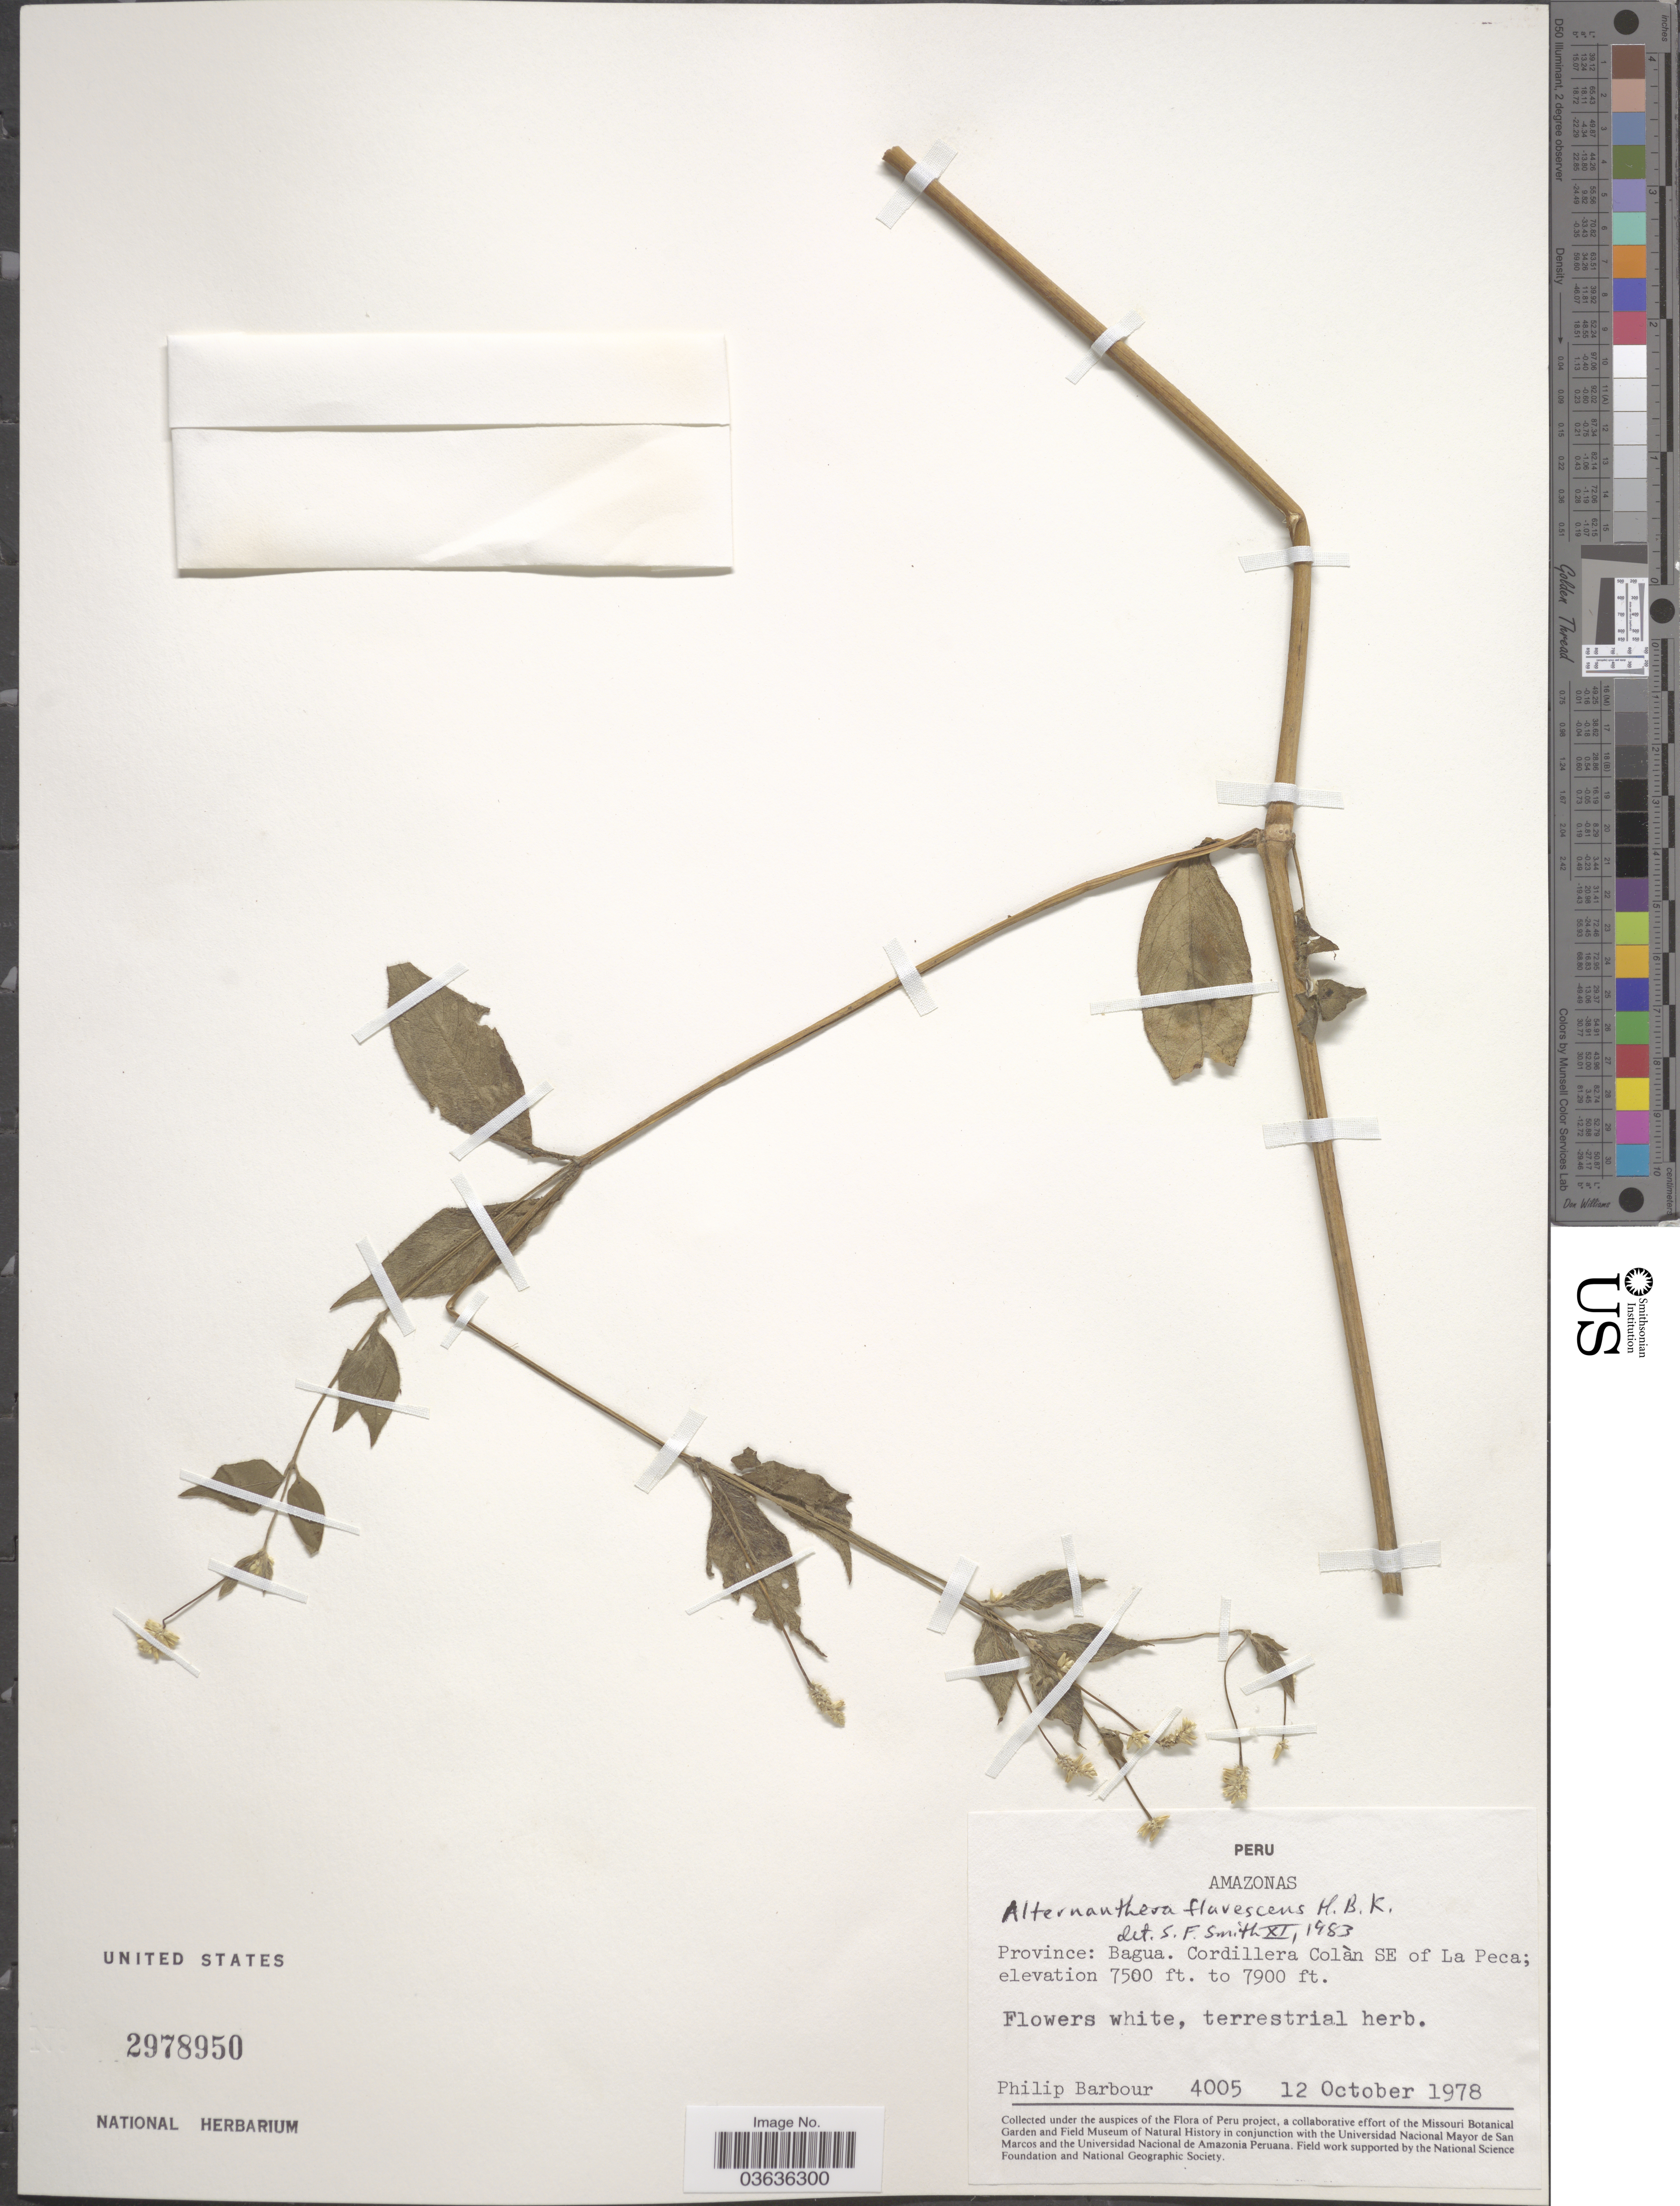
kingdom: Plantae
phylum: Tracheophyta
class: Magnoliopsida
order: Caryophyllales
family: Amaranthaceae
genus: Alternanthera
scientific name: Alternanthera flavescens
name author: Kunth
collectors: P. Barbour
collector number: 4005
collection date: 1978-10-12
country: Peru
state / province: Amazonas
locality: Province: Bagua. Cordillera Colàn SE of La Peca.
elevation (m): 2286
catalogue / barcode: US 2978950